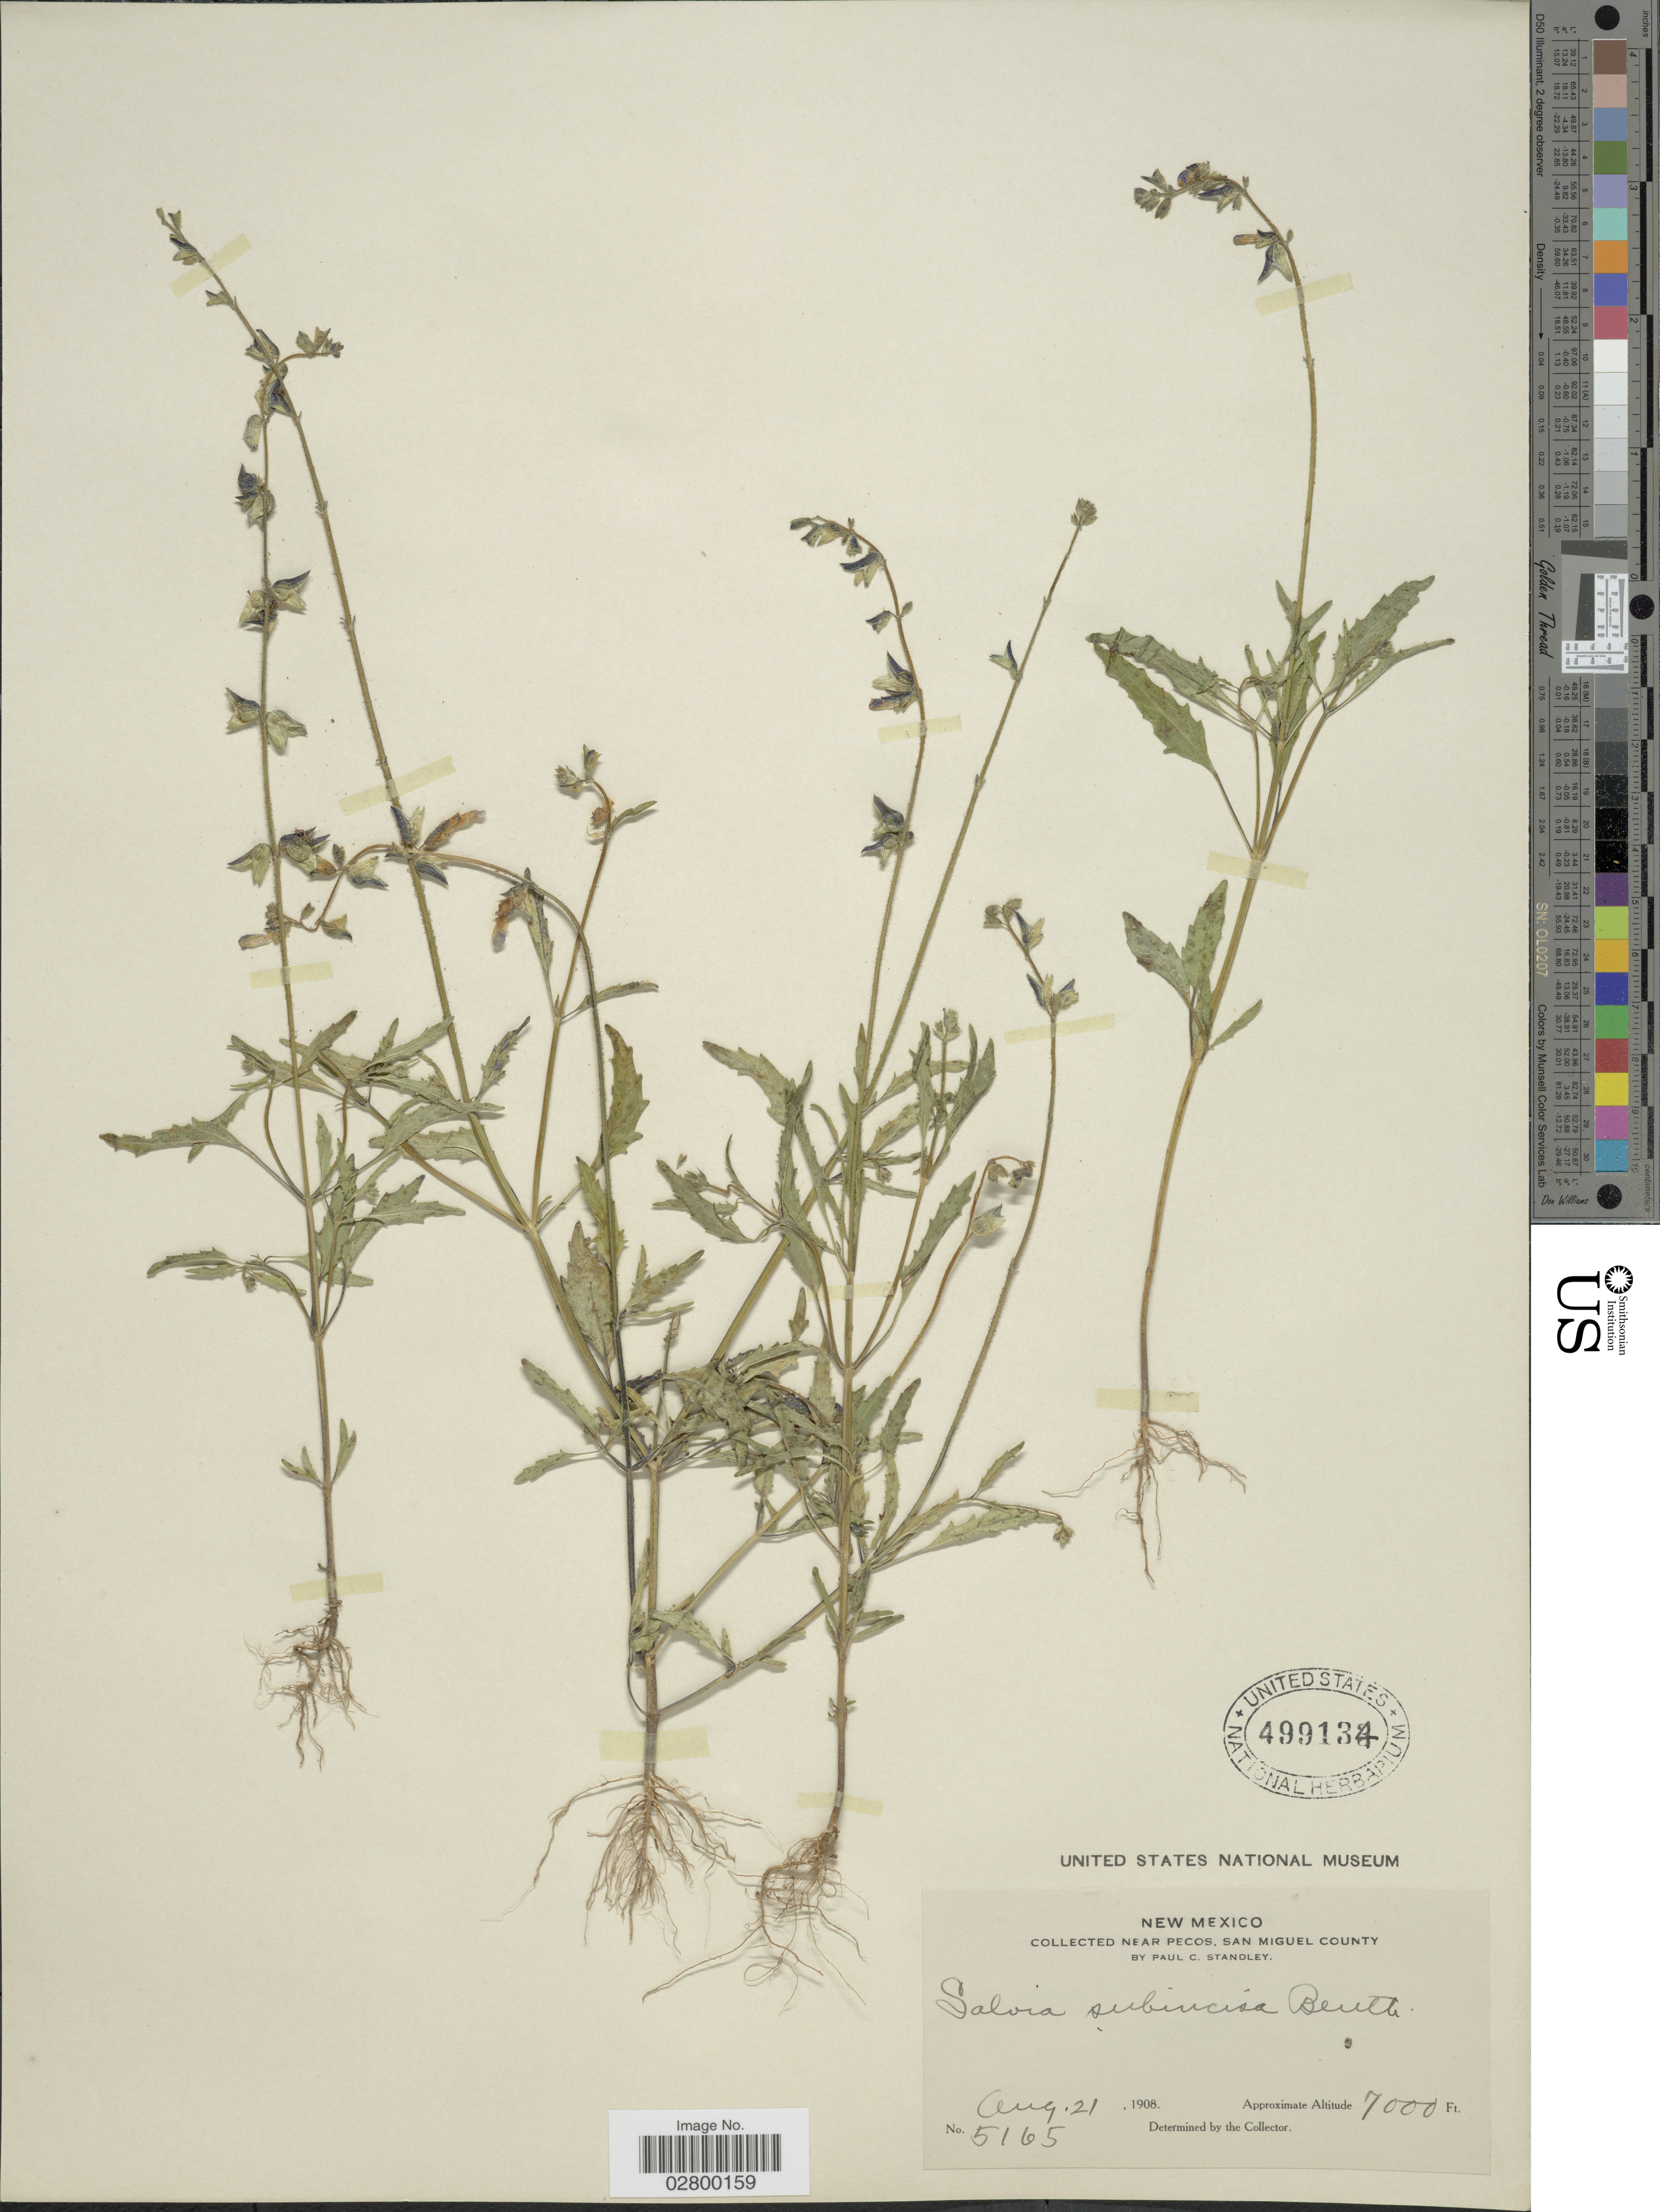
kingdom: Plantae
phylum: Tracheophyta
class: Magnoliopsida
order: Lamiales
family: Lamiaceae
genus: Salvia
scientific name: Salvia subincisa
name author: Benth.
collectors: P. C. Standley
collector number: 5165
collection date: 1908-08-21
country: United States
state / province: New Mexico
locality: Near Pecos, San Miguel County.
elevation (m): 2134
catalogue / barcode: US 499134